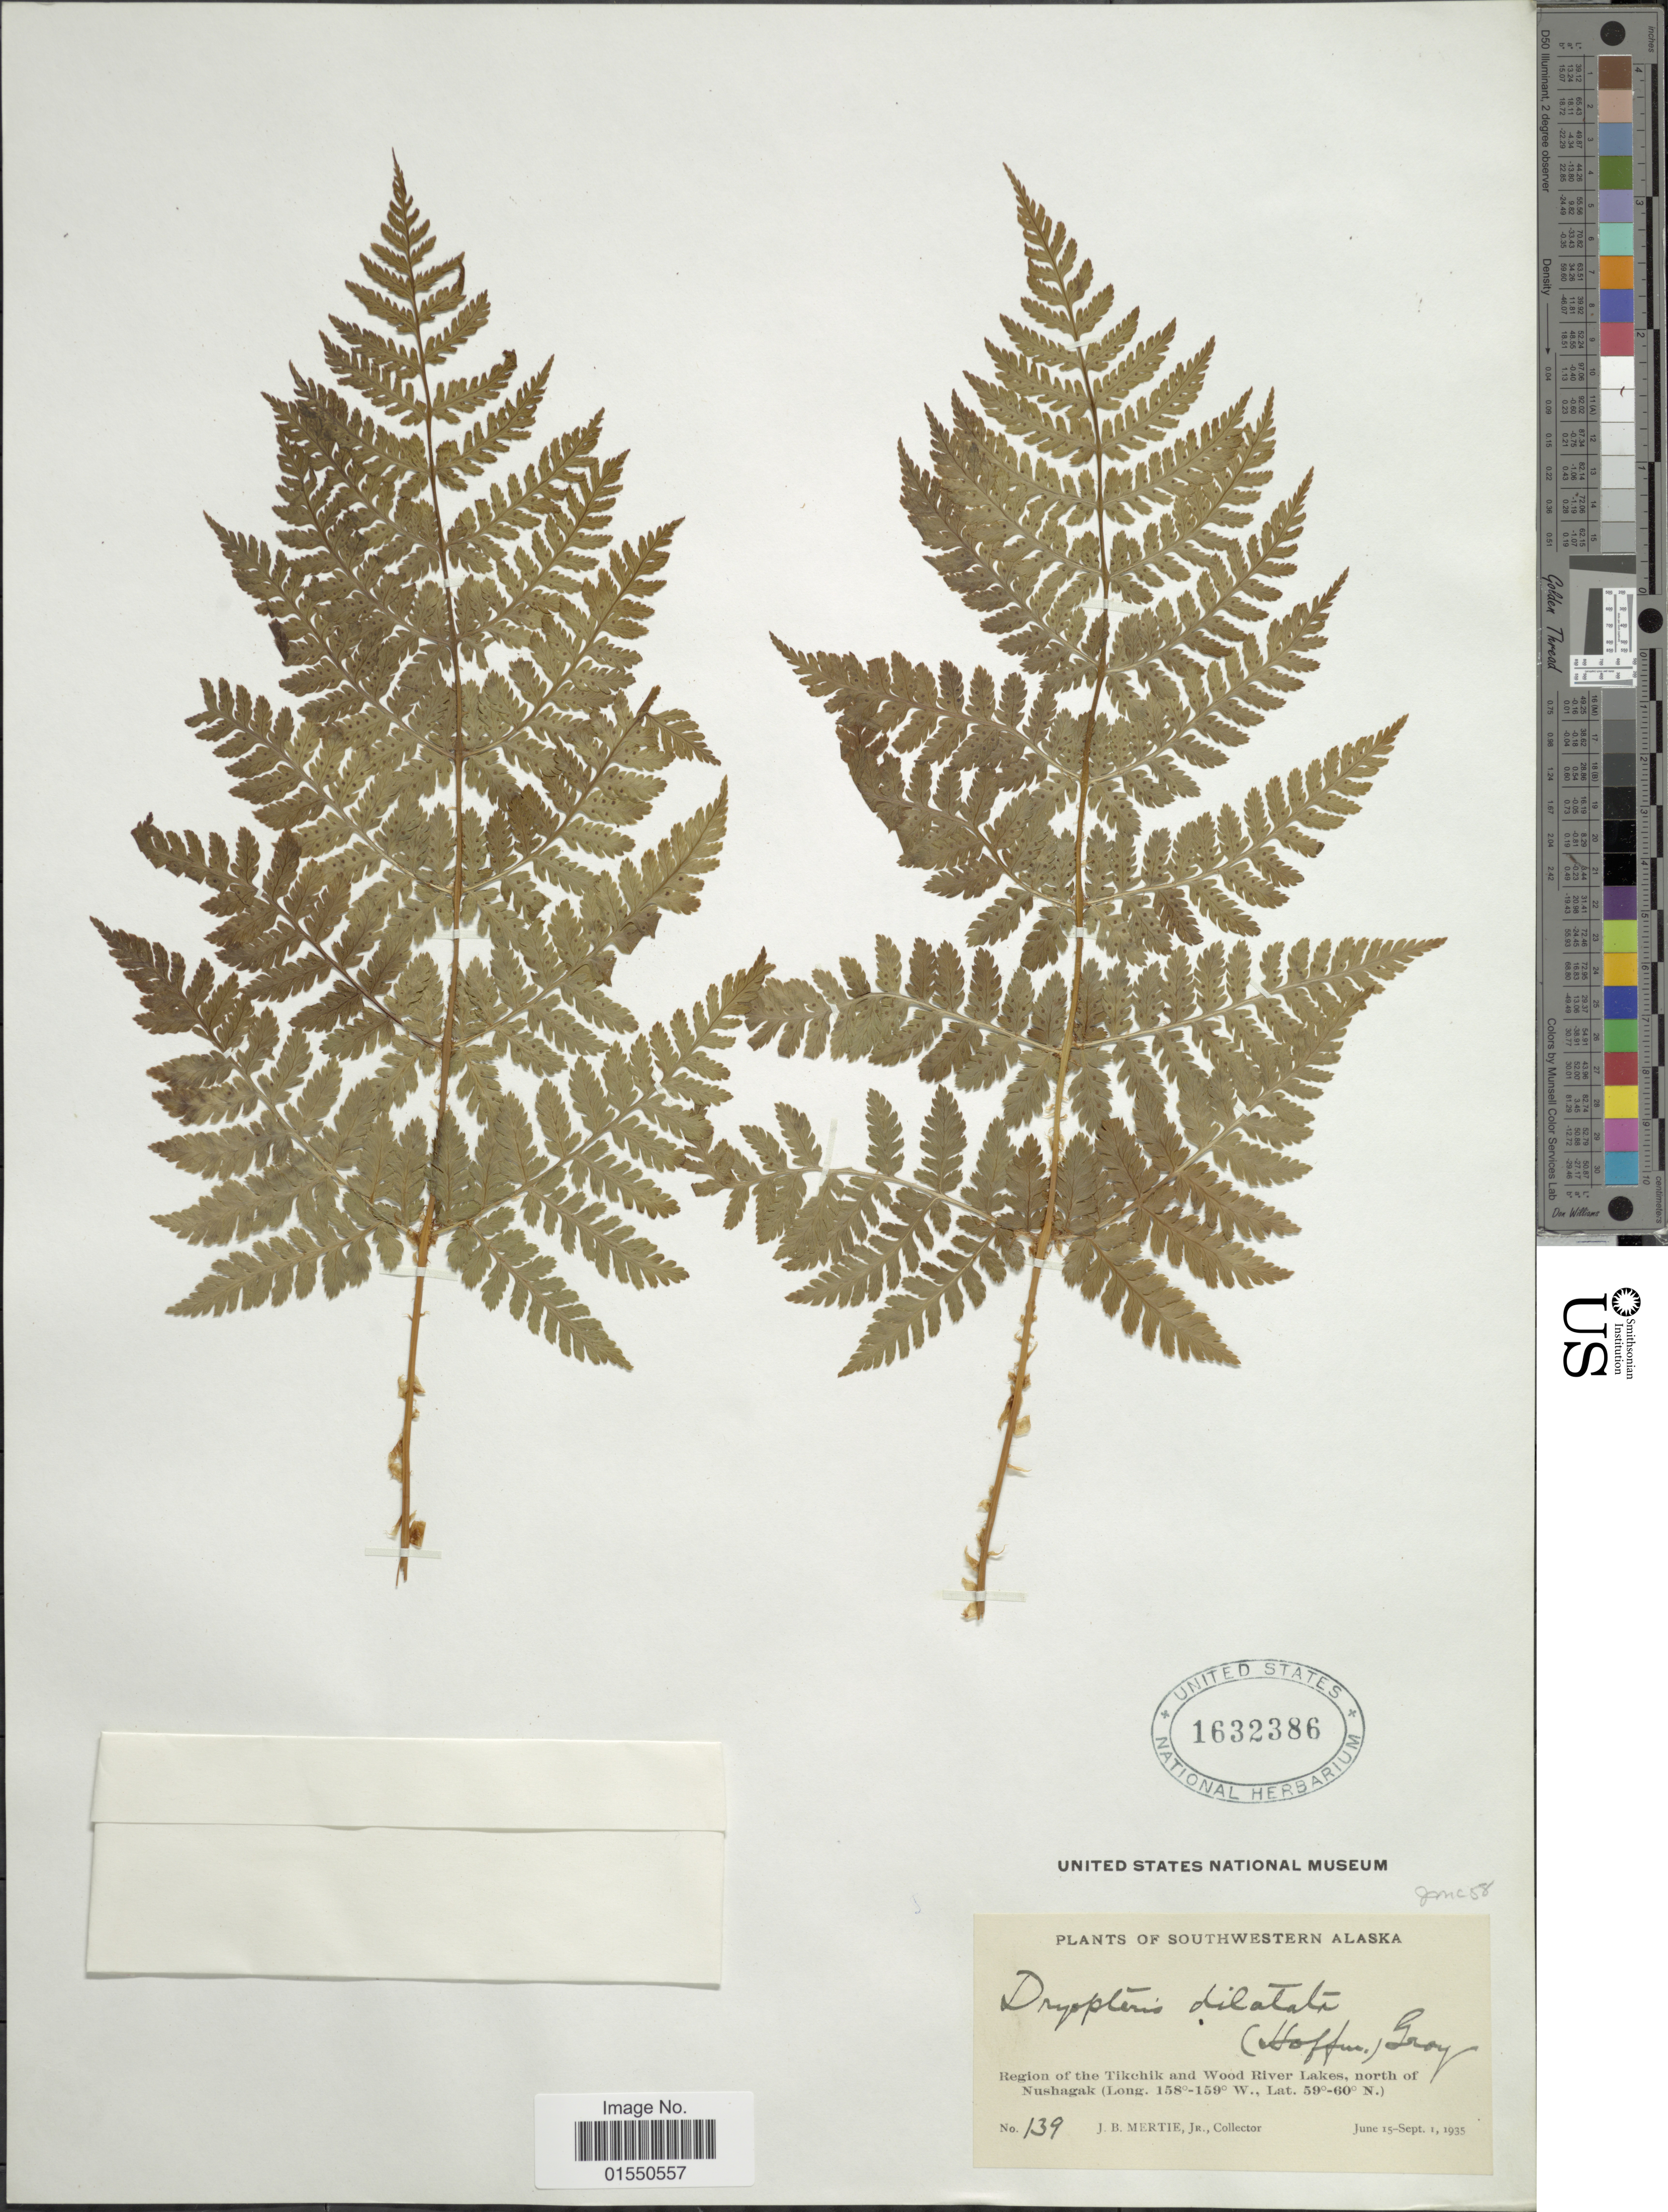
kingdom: Plantae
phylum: Tracheophyta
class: Polypodiopsida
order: Polypodiales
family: Dryopteridaceae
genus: Dryopteris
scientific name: Dryopteris expansa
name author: (C. Presl) Fraser-Jenk. & Jermy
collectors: J. Mertie Jr.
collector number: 139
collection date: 1935-06-15/1935-09-01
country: United States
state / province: Alaska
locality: Southwesern Alaska, Region of the Tikchik and Wood River Lakes, north of Nushagak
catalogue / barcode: US 1632386